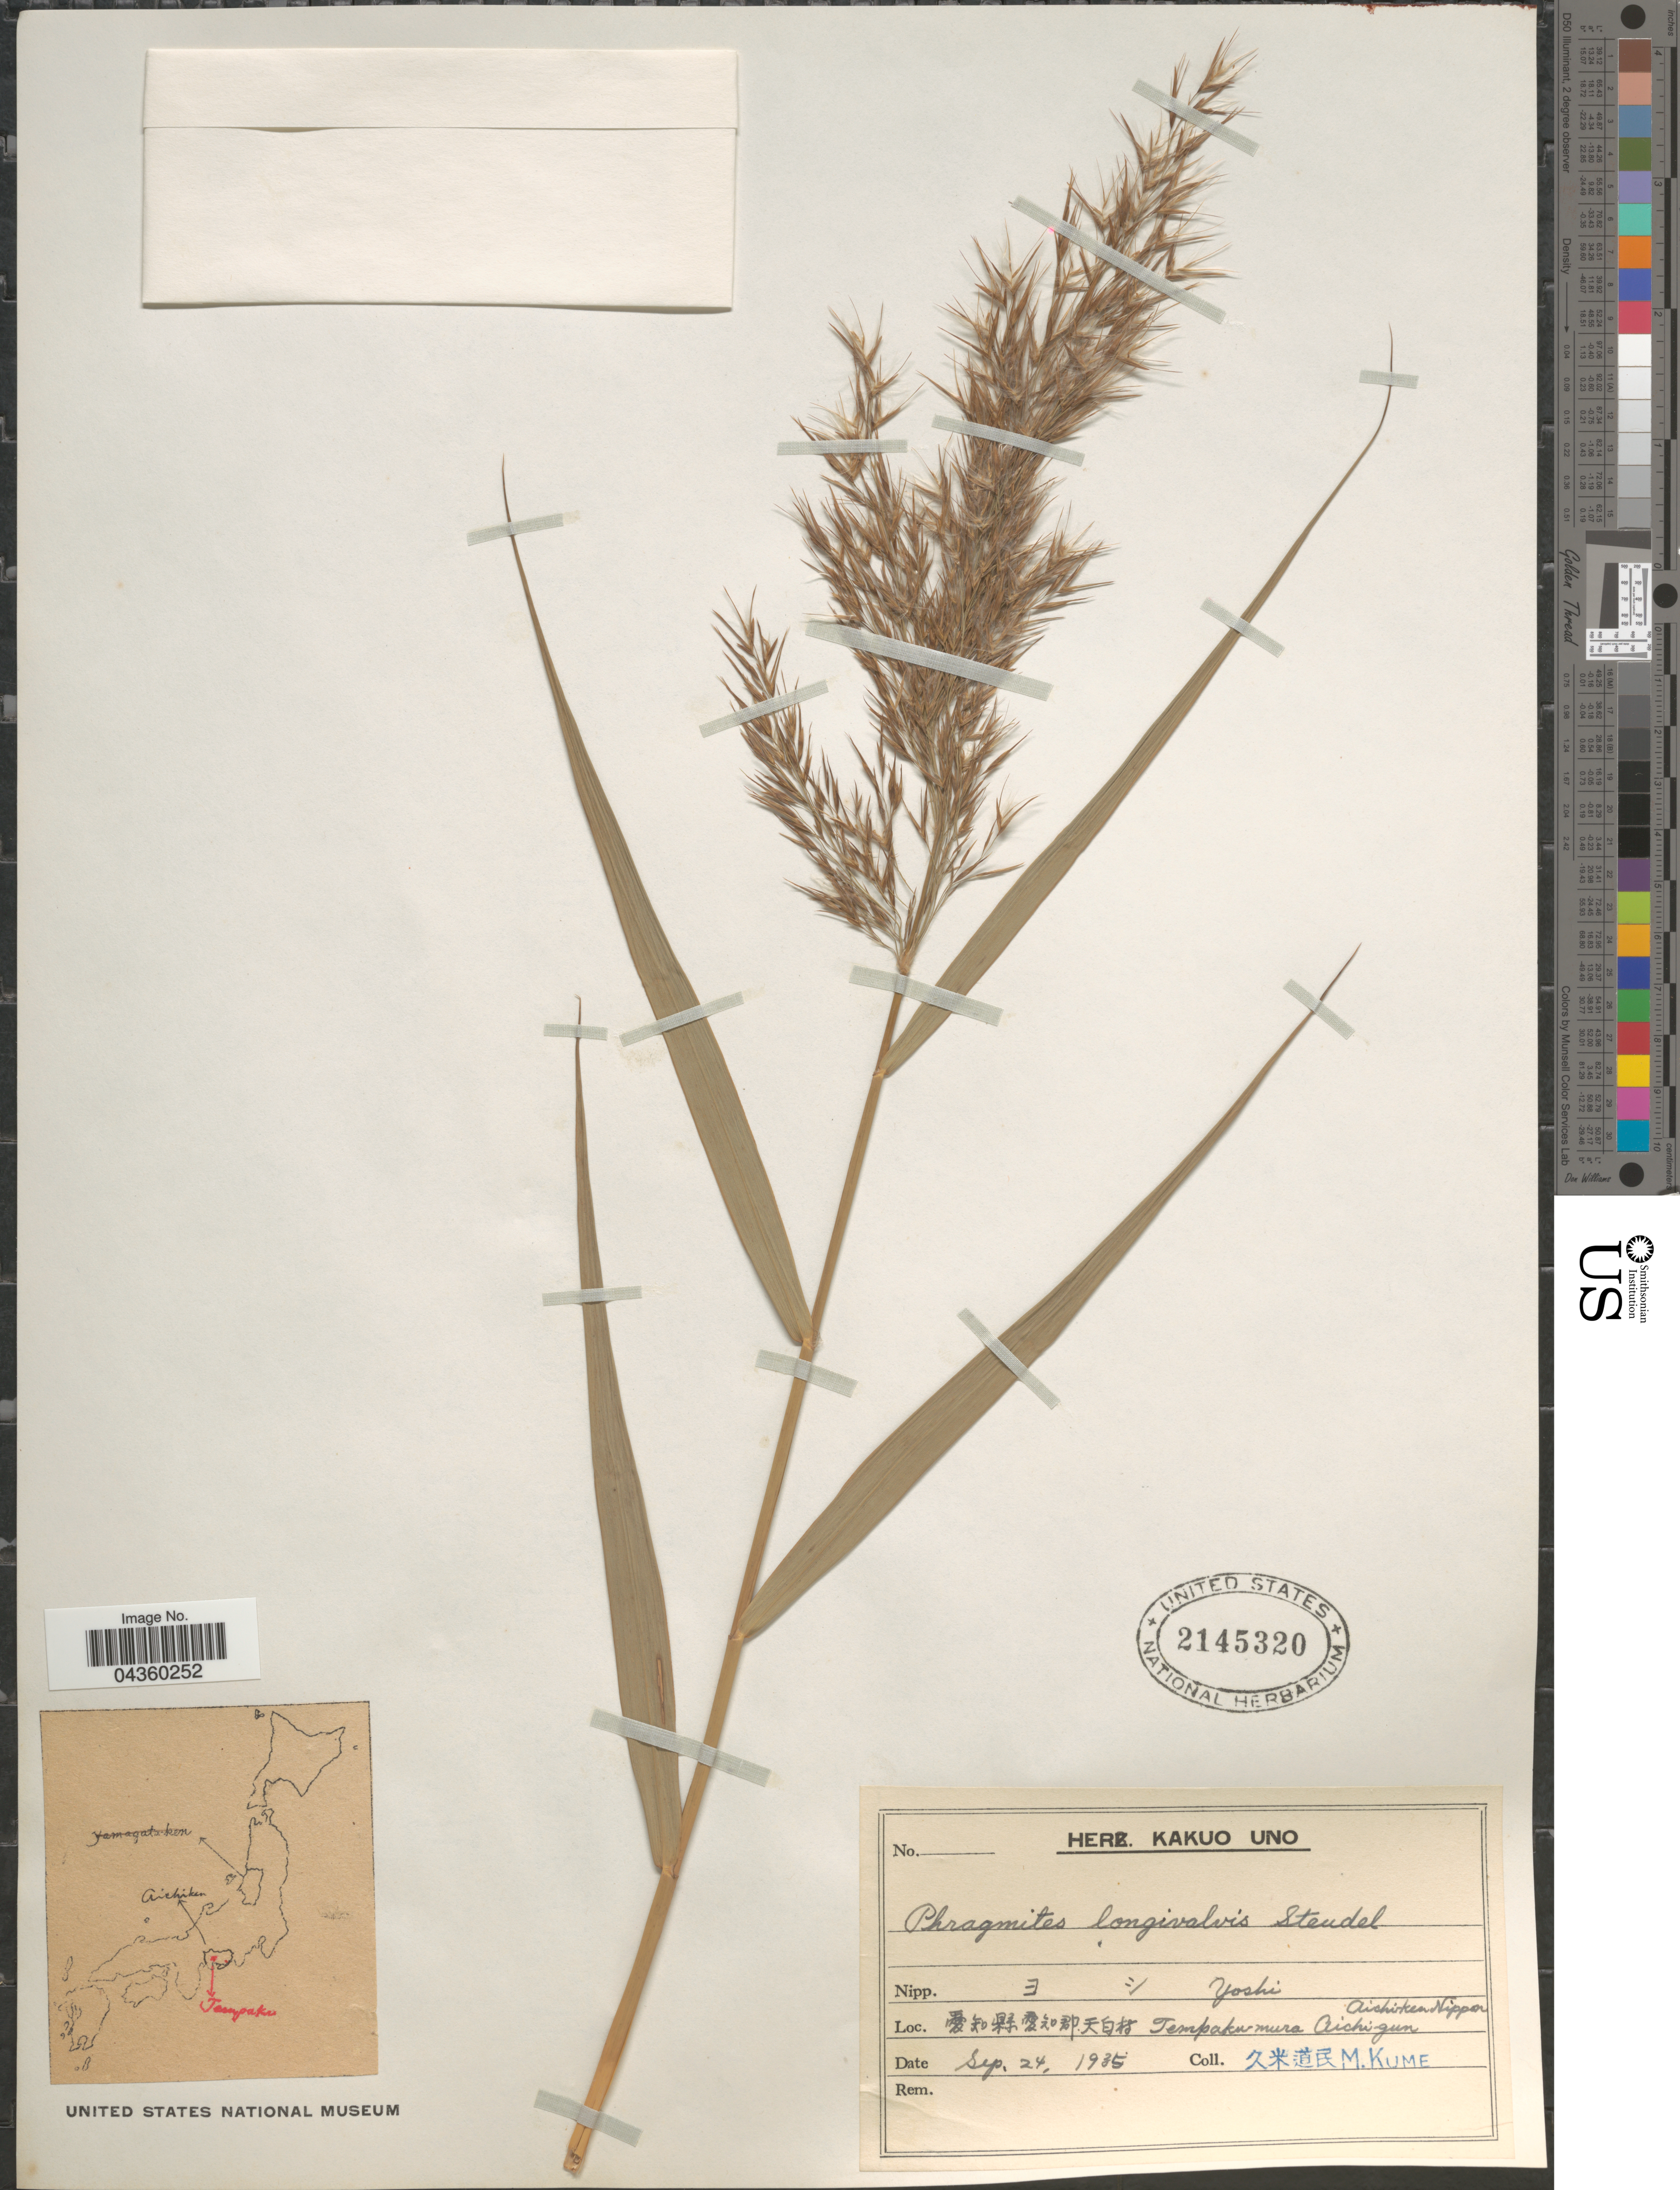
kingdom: Plantae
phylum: Tracheophyta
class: Liliopsida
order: Poales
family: Poaceae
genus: Phragmites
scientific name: Phragmites australis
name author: (Cav.) Trin. ex Steud.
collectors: M. Kume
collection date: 1935-09-24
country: Japan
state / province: Aiti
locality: X Tempaku-mura Aichi-gun. Aichi-ken Nippon.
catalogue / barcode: US 2145320